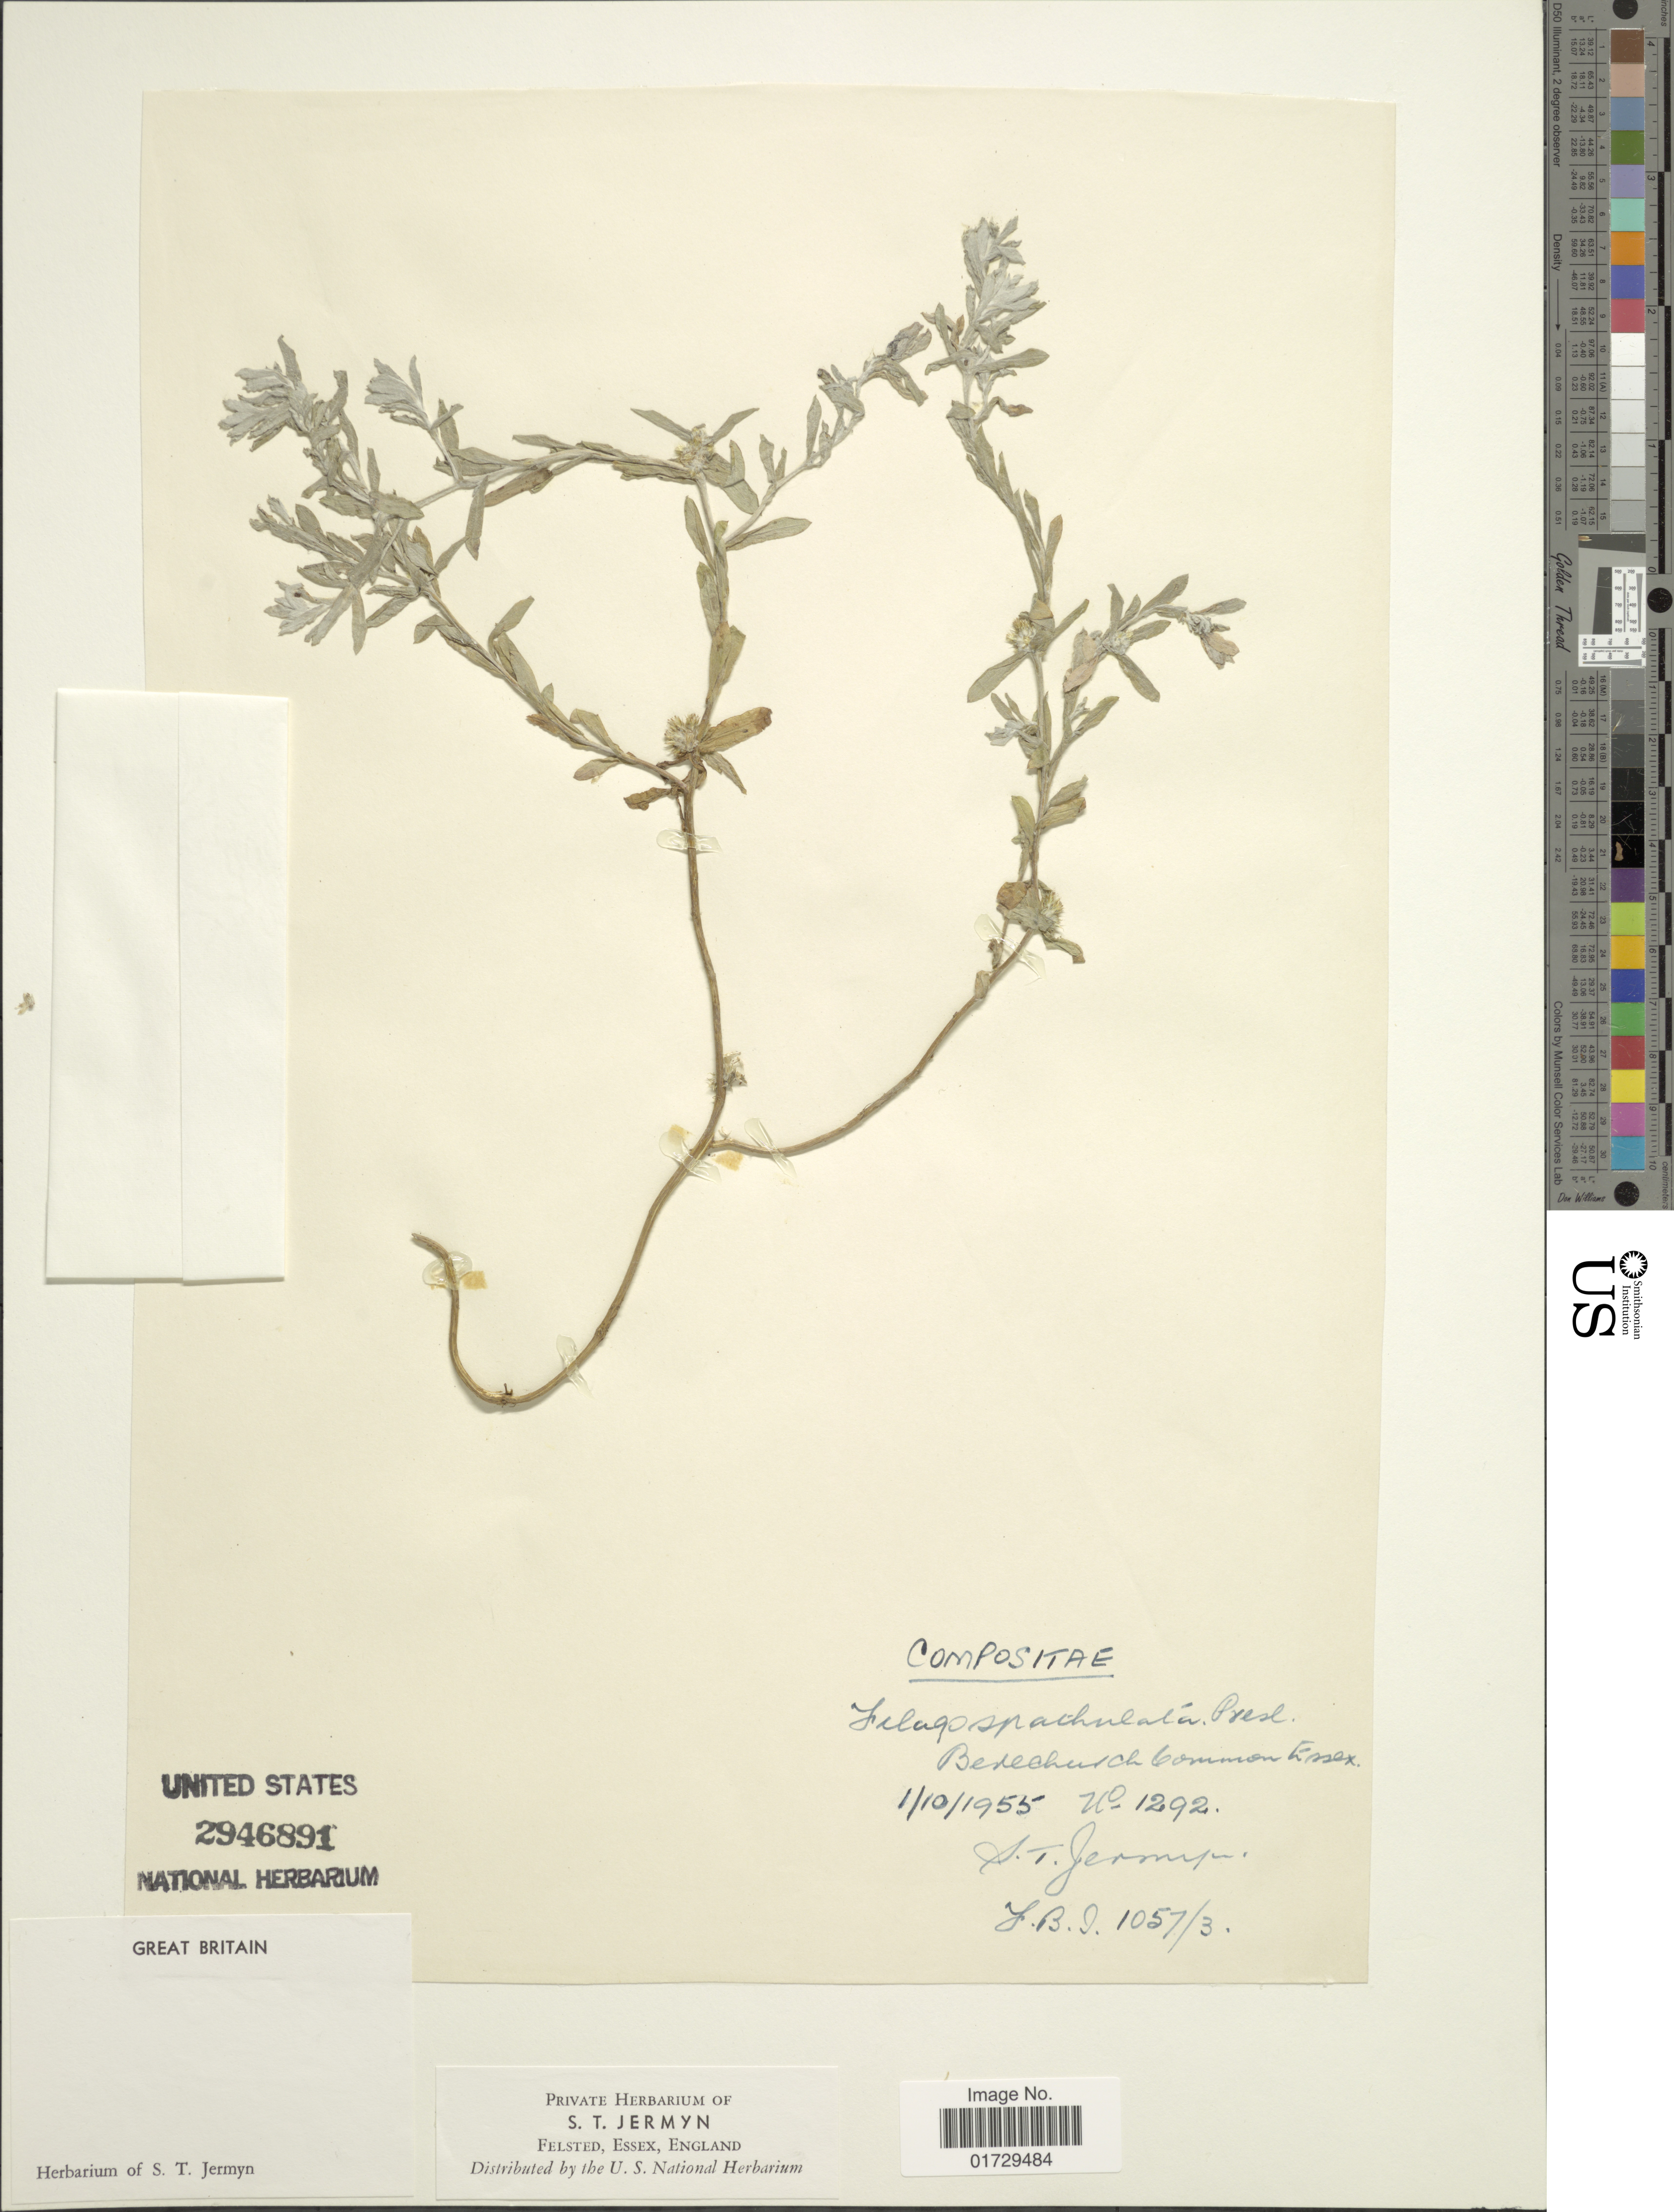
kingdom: Plantae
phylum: Tracheophyta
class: Magnoliopsida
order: Asterales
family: Asteraceae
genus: Filago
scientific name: Filago spathulata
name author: C. Presl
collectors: S. Jermyn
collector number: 1292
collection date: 1955-10-01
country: United Kingdom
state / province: England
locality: Beerechurch Common, Essex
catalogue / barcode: US 2946891